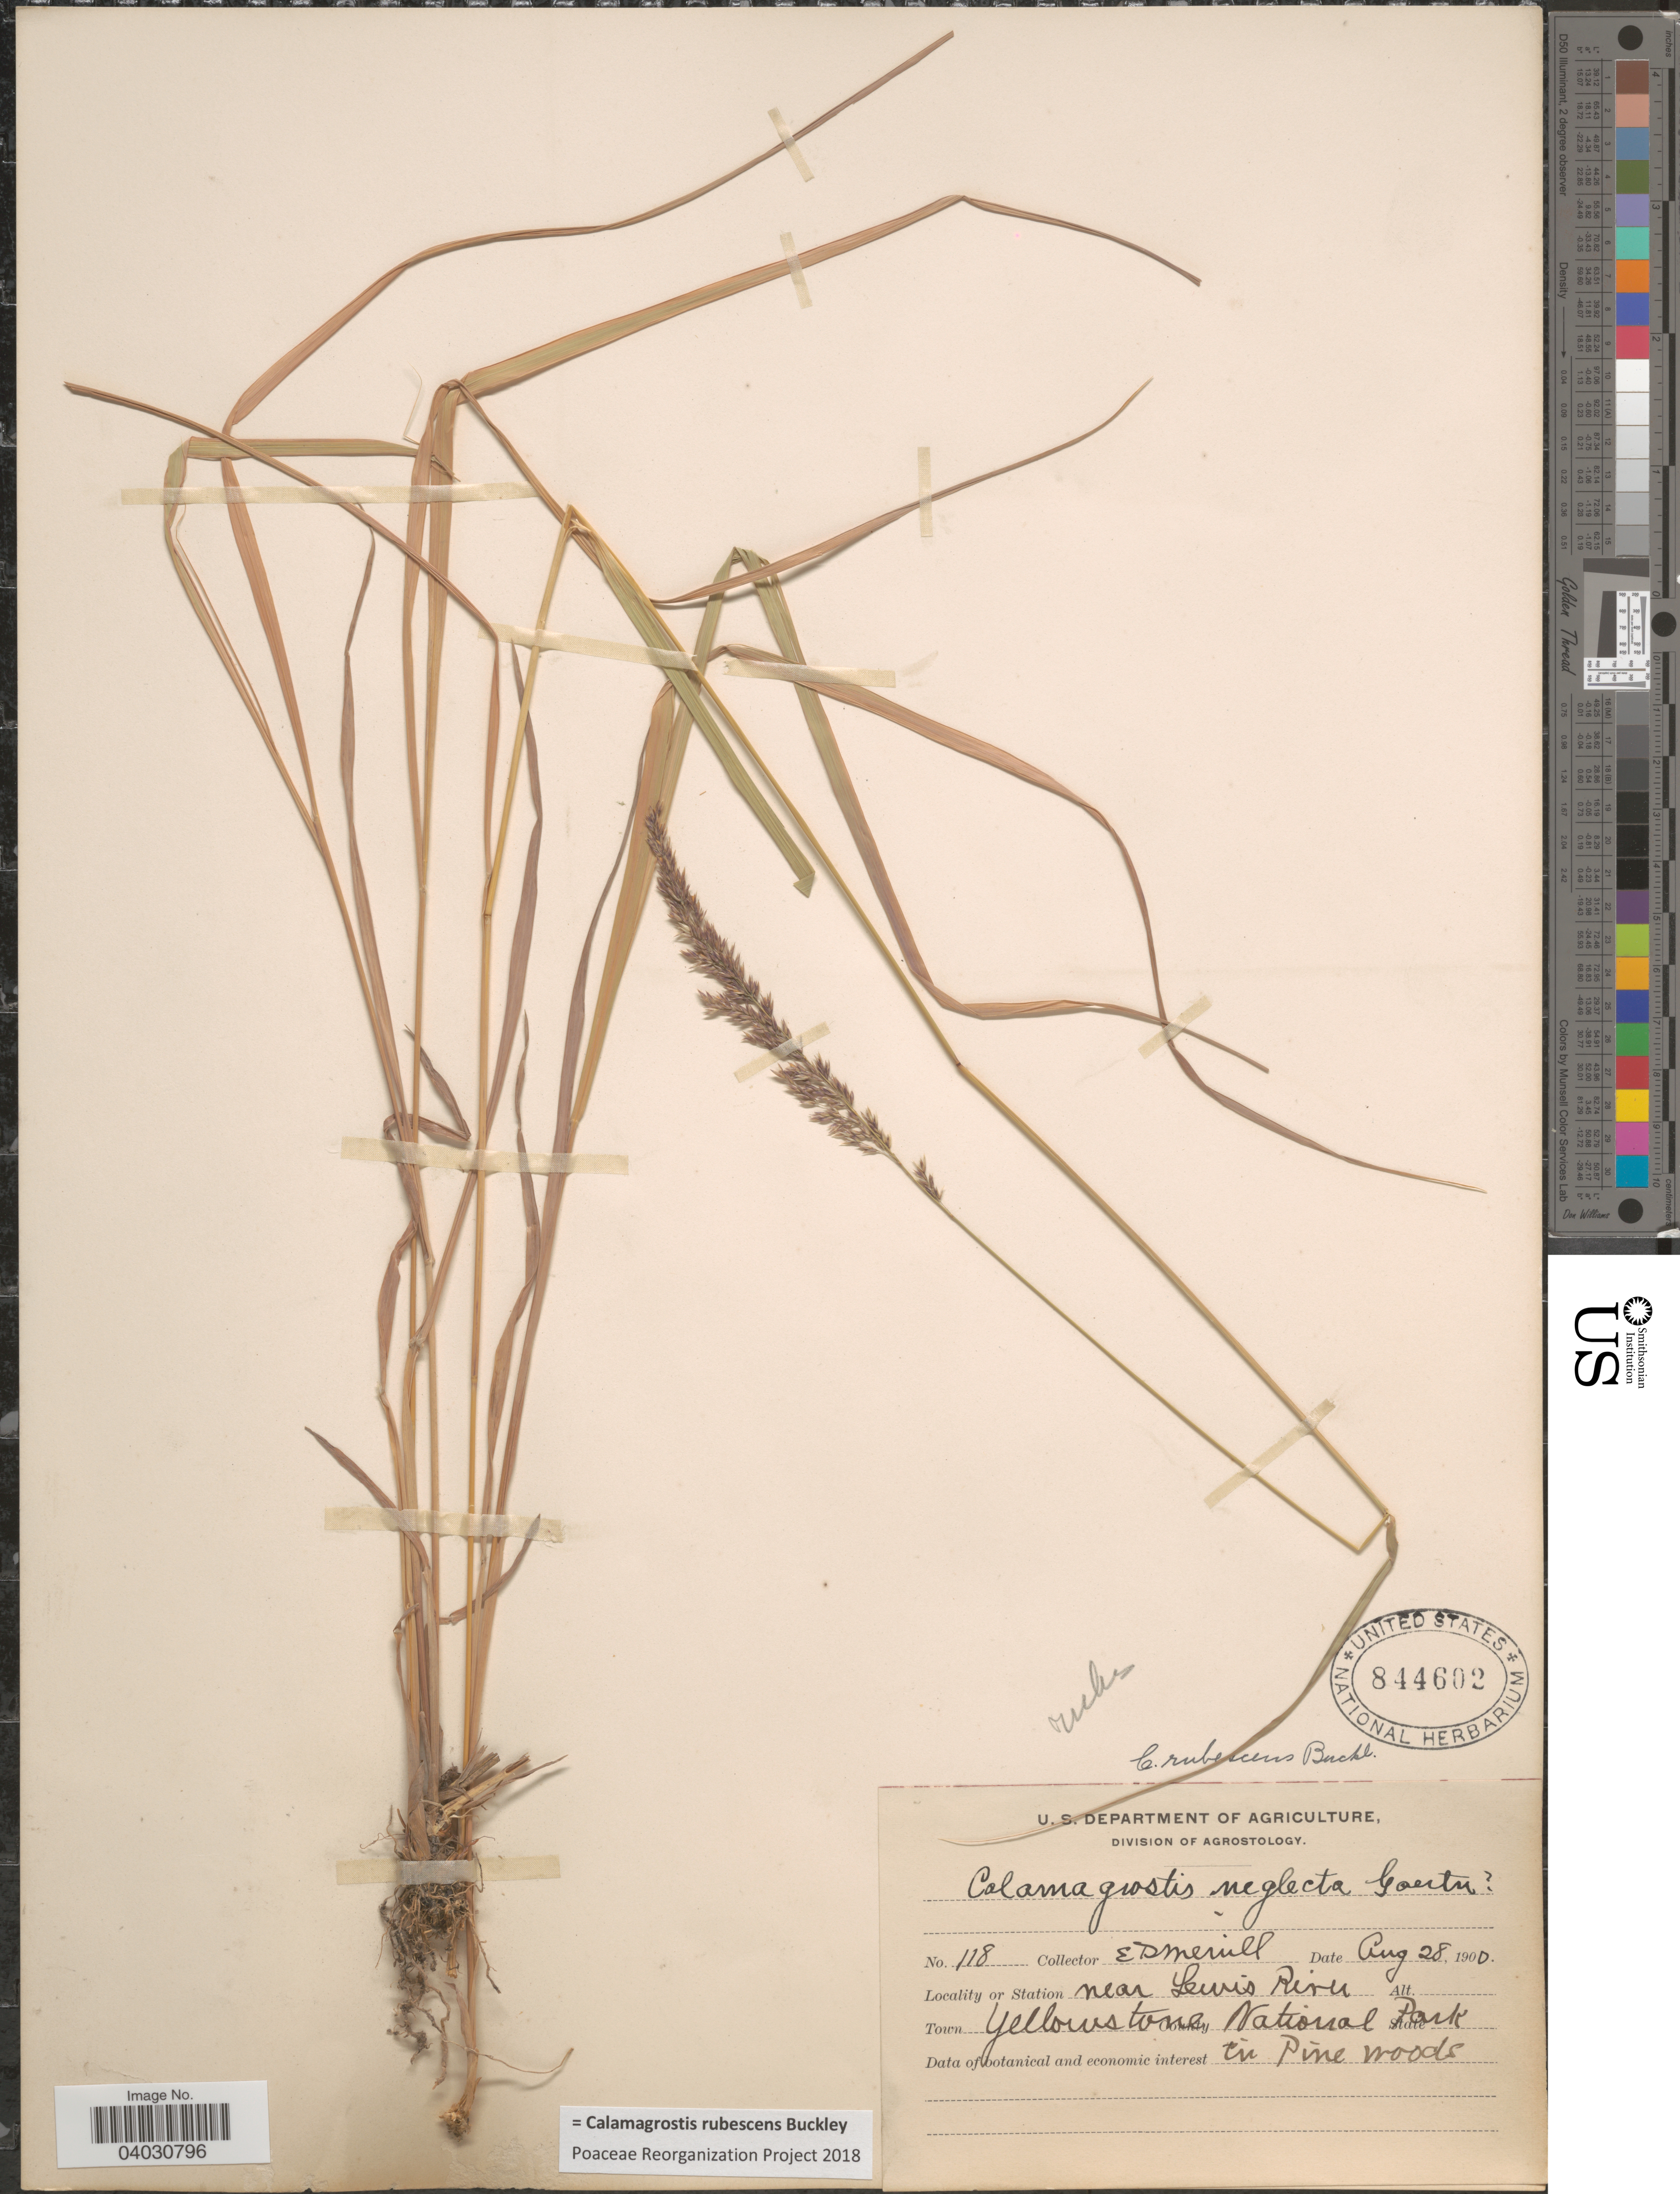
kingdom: Plantae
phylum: Tracheophyta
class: Liliopsida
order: Poales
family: Poaceae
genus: Calamagrostis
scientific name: Calamagrostis rubescens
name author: Buckley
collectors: E. D. Merrill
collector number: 118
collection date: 1900-08-28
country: United States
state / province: Wyoming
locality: Station near Lewis River. Town Yellowstone National Park.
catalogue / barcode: US 844602